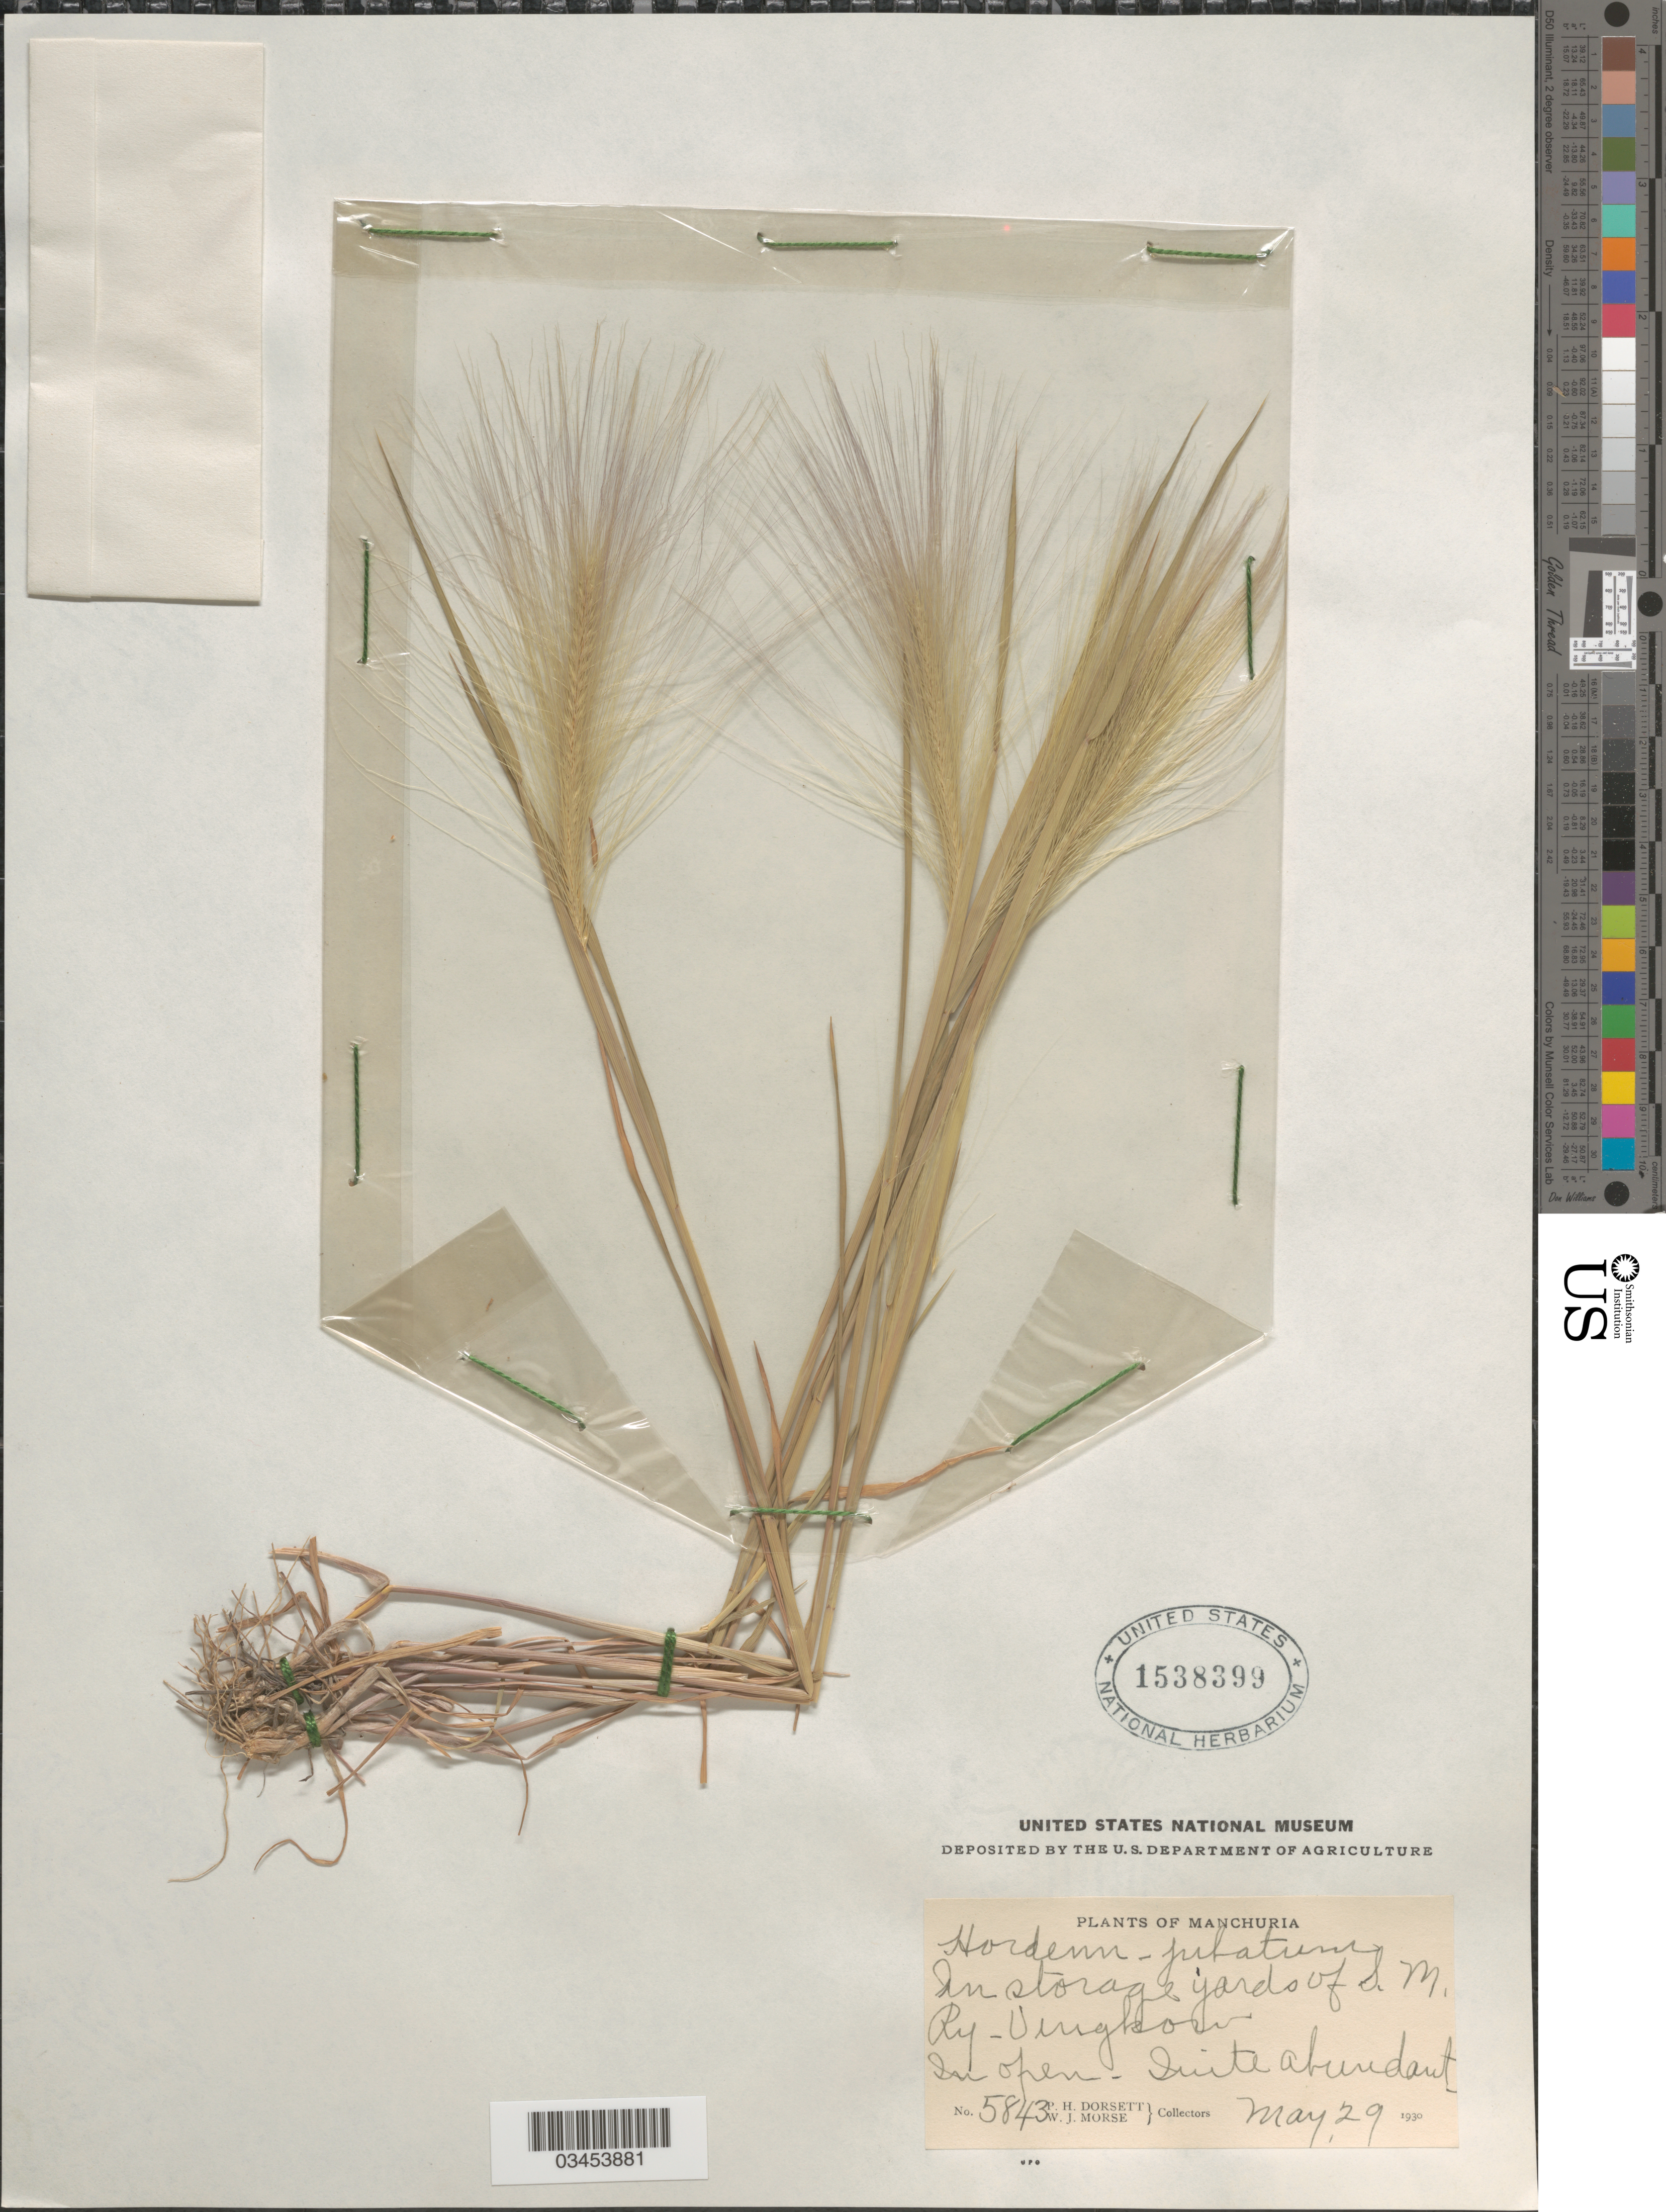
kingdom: Plantae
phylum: Tracheophyta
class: Liliopsida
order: Poales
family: Poaceae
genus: Hordeum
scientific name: Hordeum jubatum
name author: L.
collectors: P. H. Dorsett & W. J. Morse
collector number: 5843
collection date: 1930-05-29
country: China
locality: Manchuria. In storage yards of S.M. Ry-Uingkow.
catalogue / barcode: US 1538399